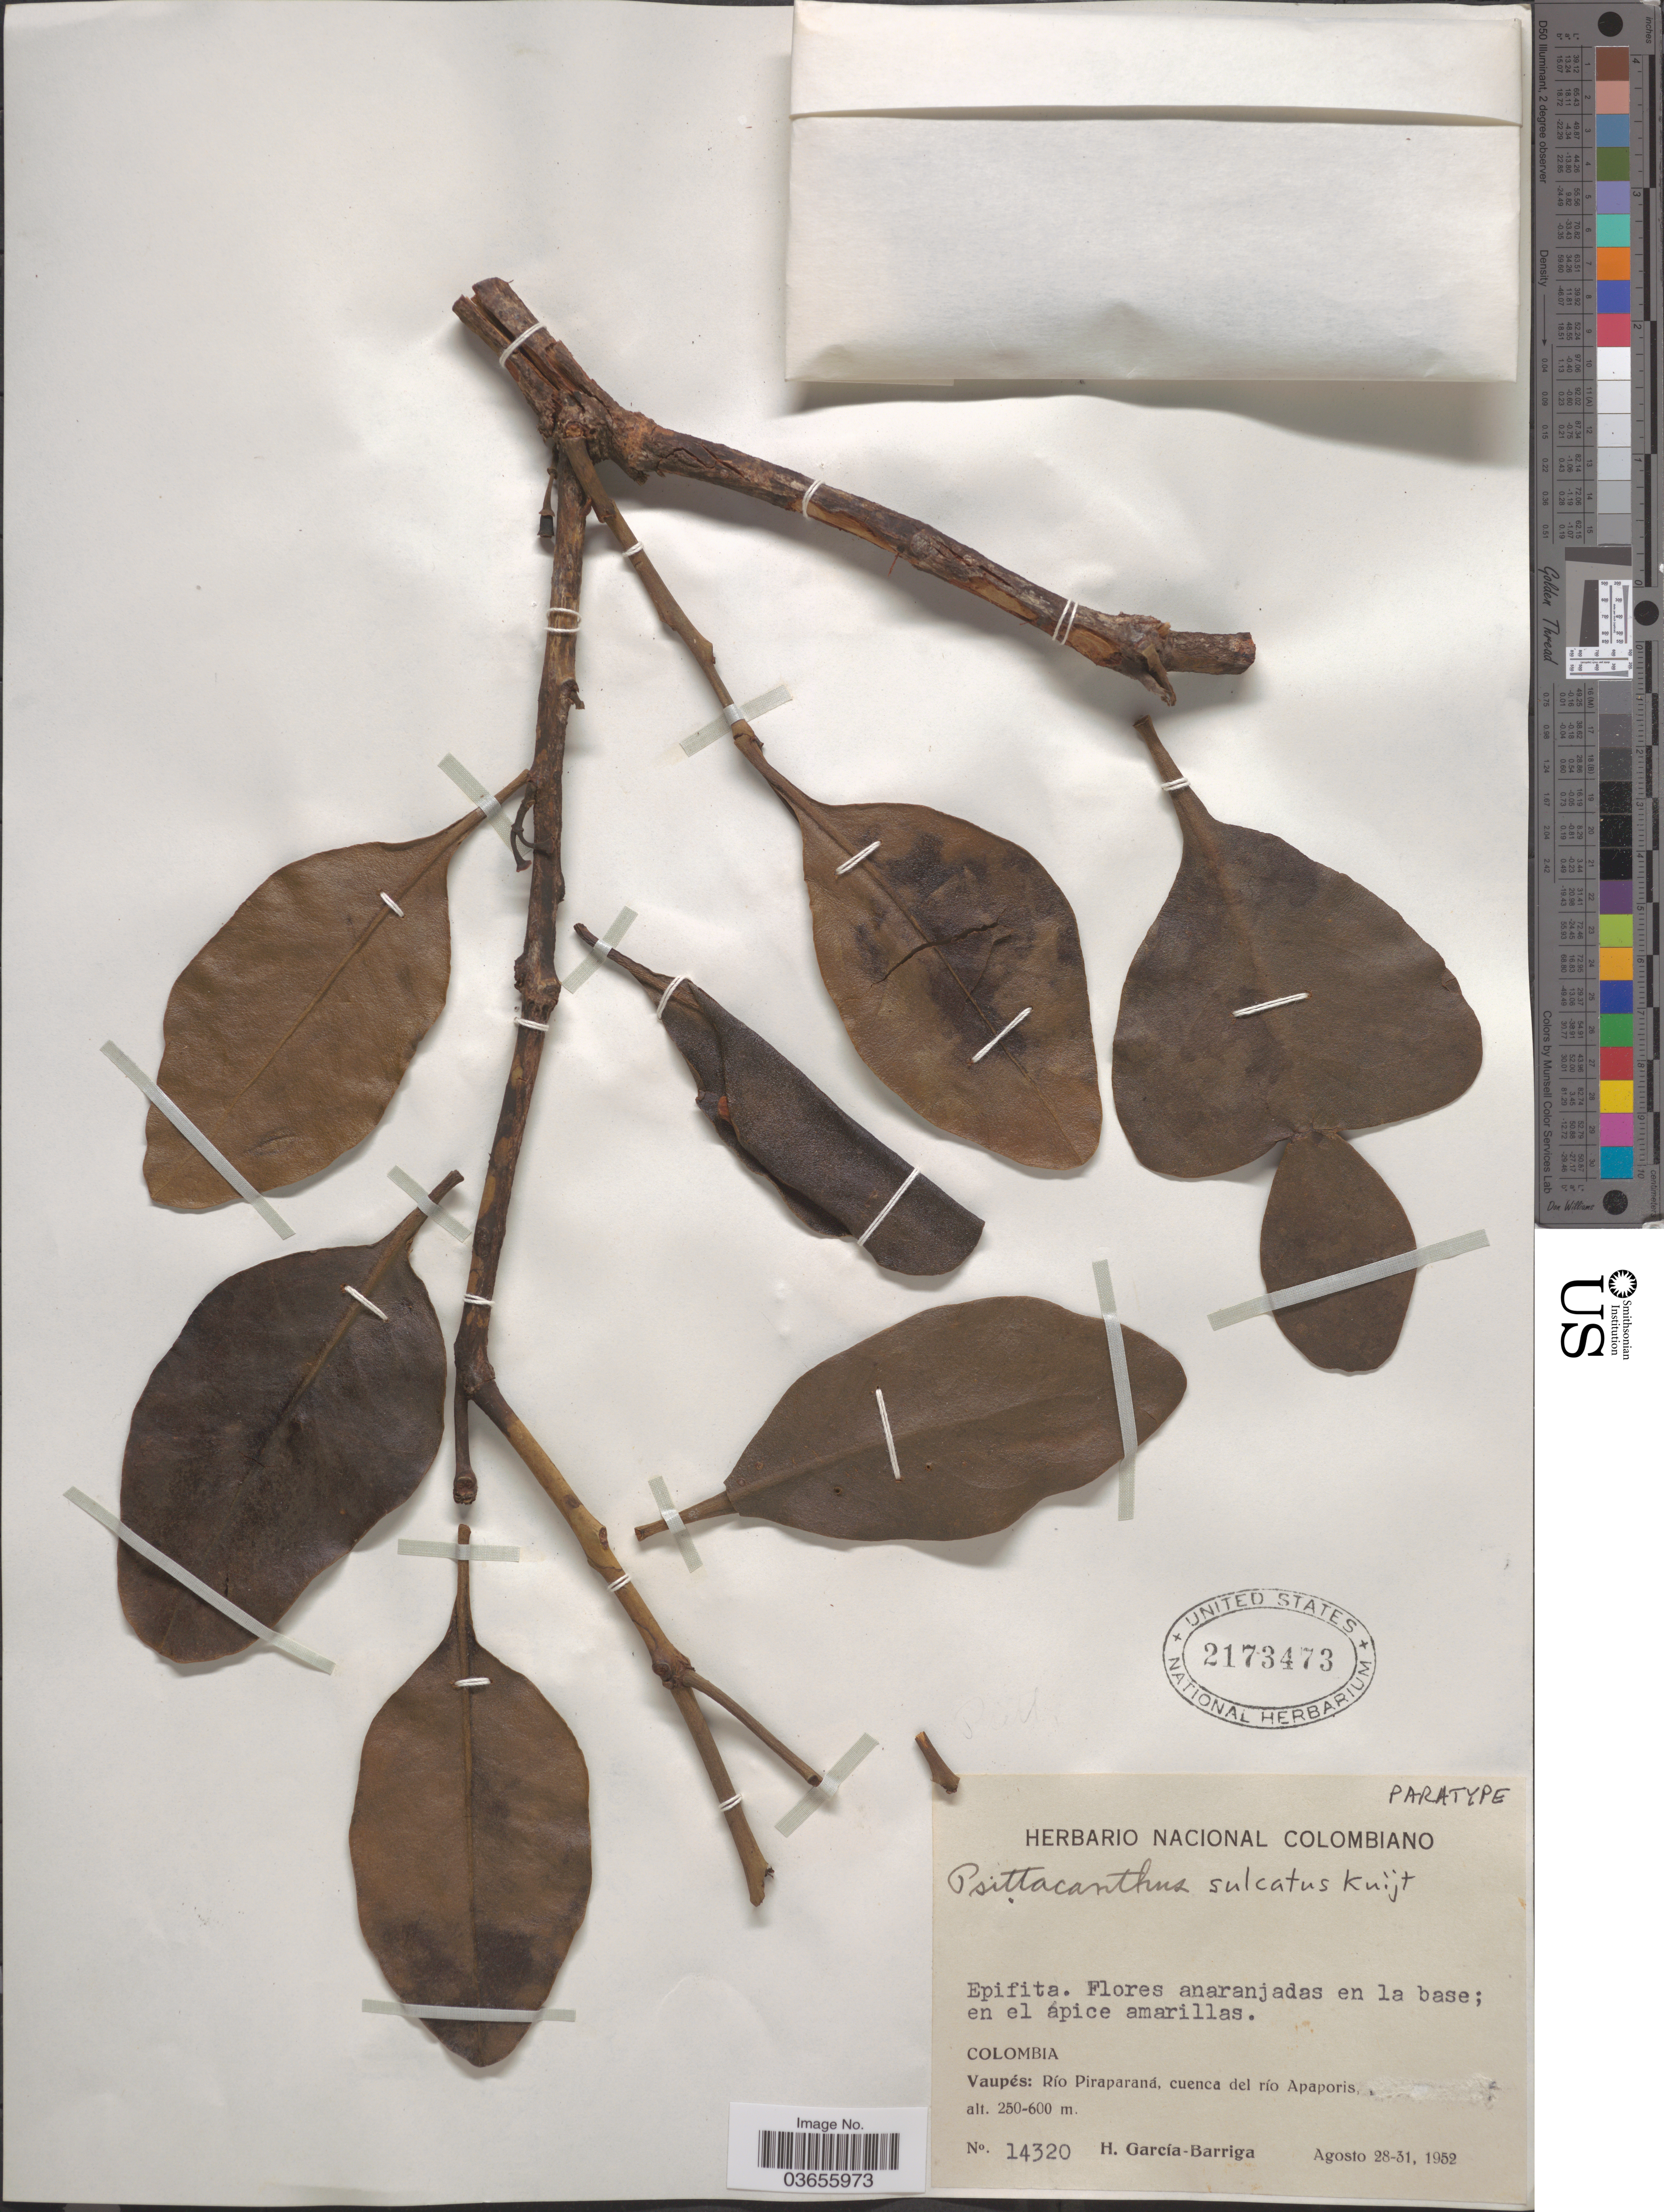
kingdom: Plantae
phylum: Tracheophyta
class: Magnoliopsida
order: Santalales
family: Loranthaceae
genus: Psittacanthus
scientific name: Psittacanthus sulcatus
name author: Kuijt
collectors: H. García Barriga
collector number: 14320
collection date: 1952-08-28/1952-08-31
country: Colombia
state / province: Vaupés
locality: Río Piraparaná, cuenca del río Apaporis.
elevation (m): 250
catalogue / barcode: US 2173473